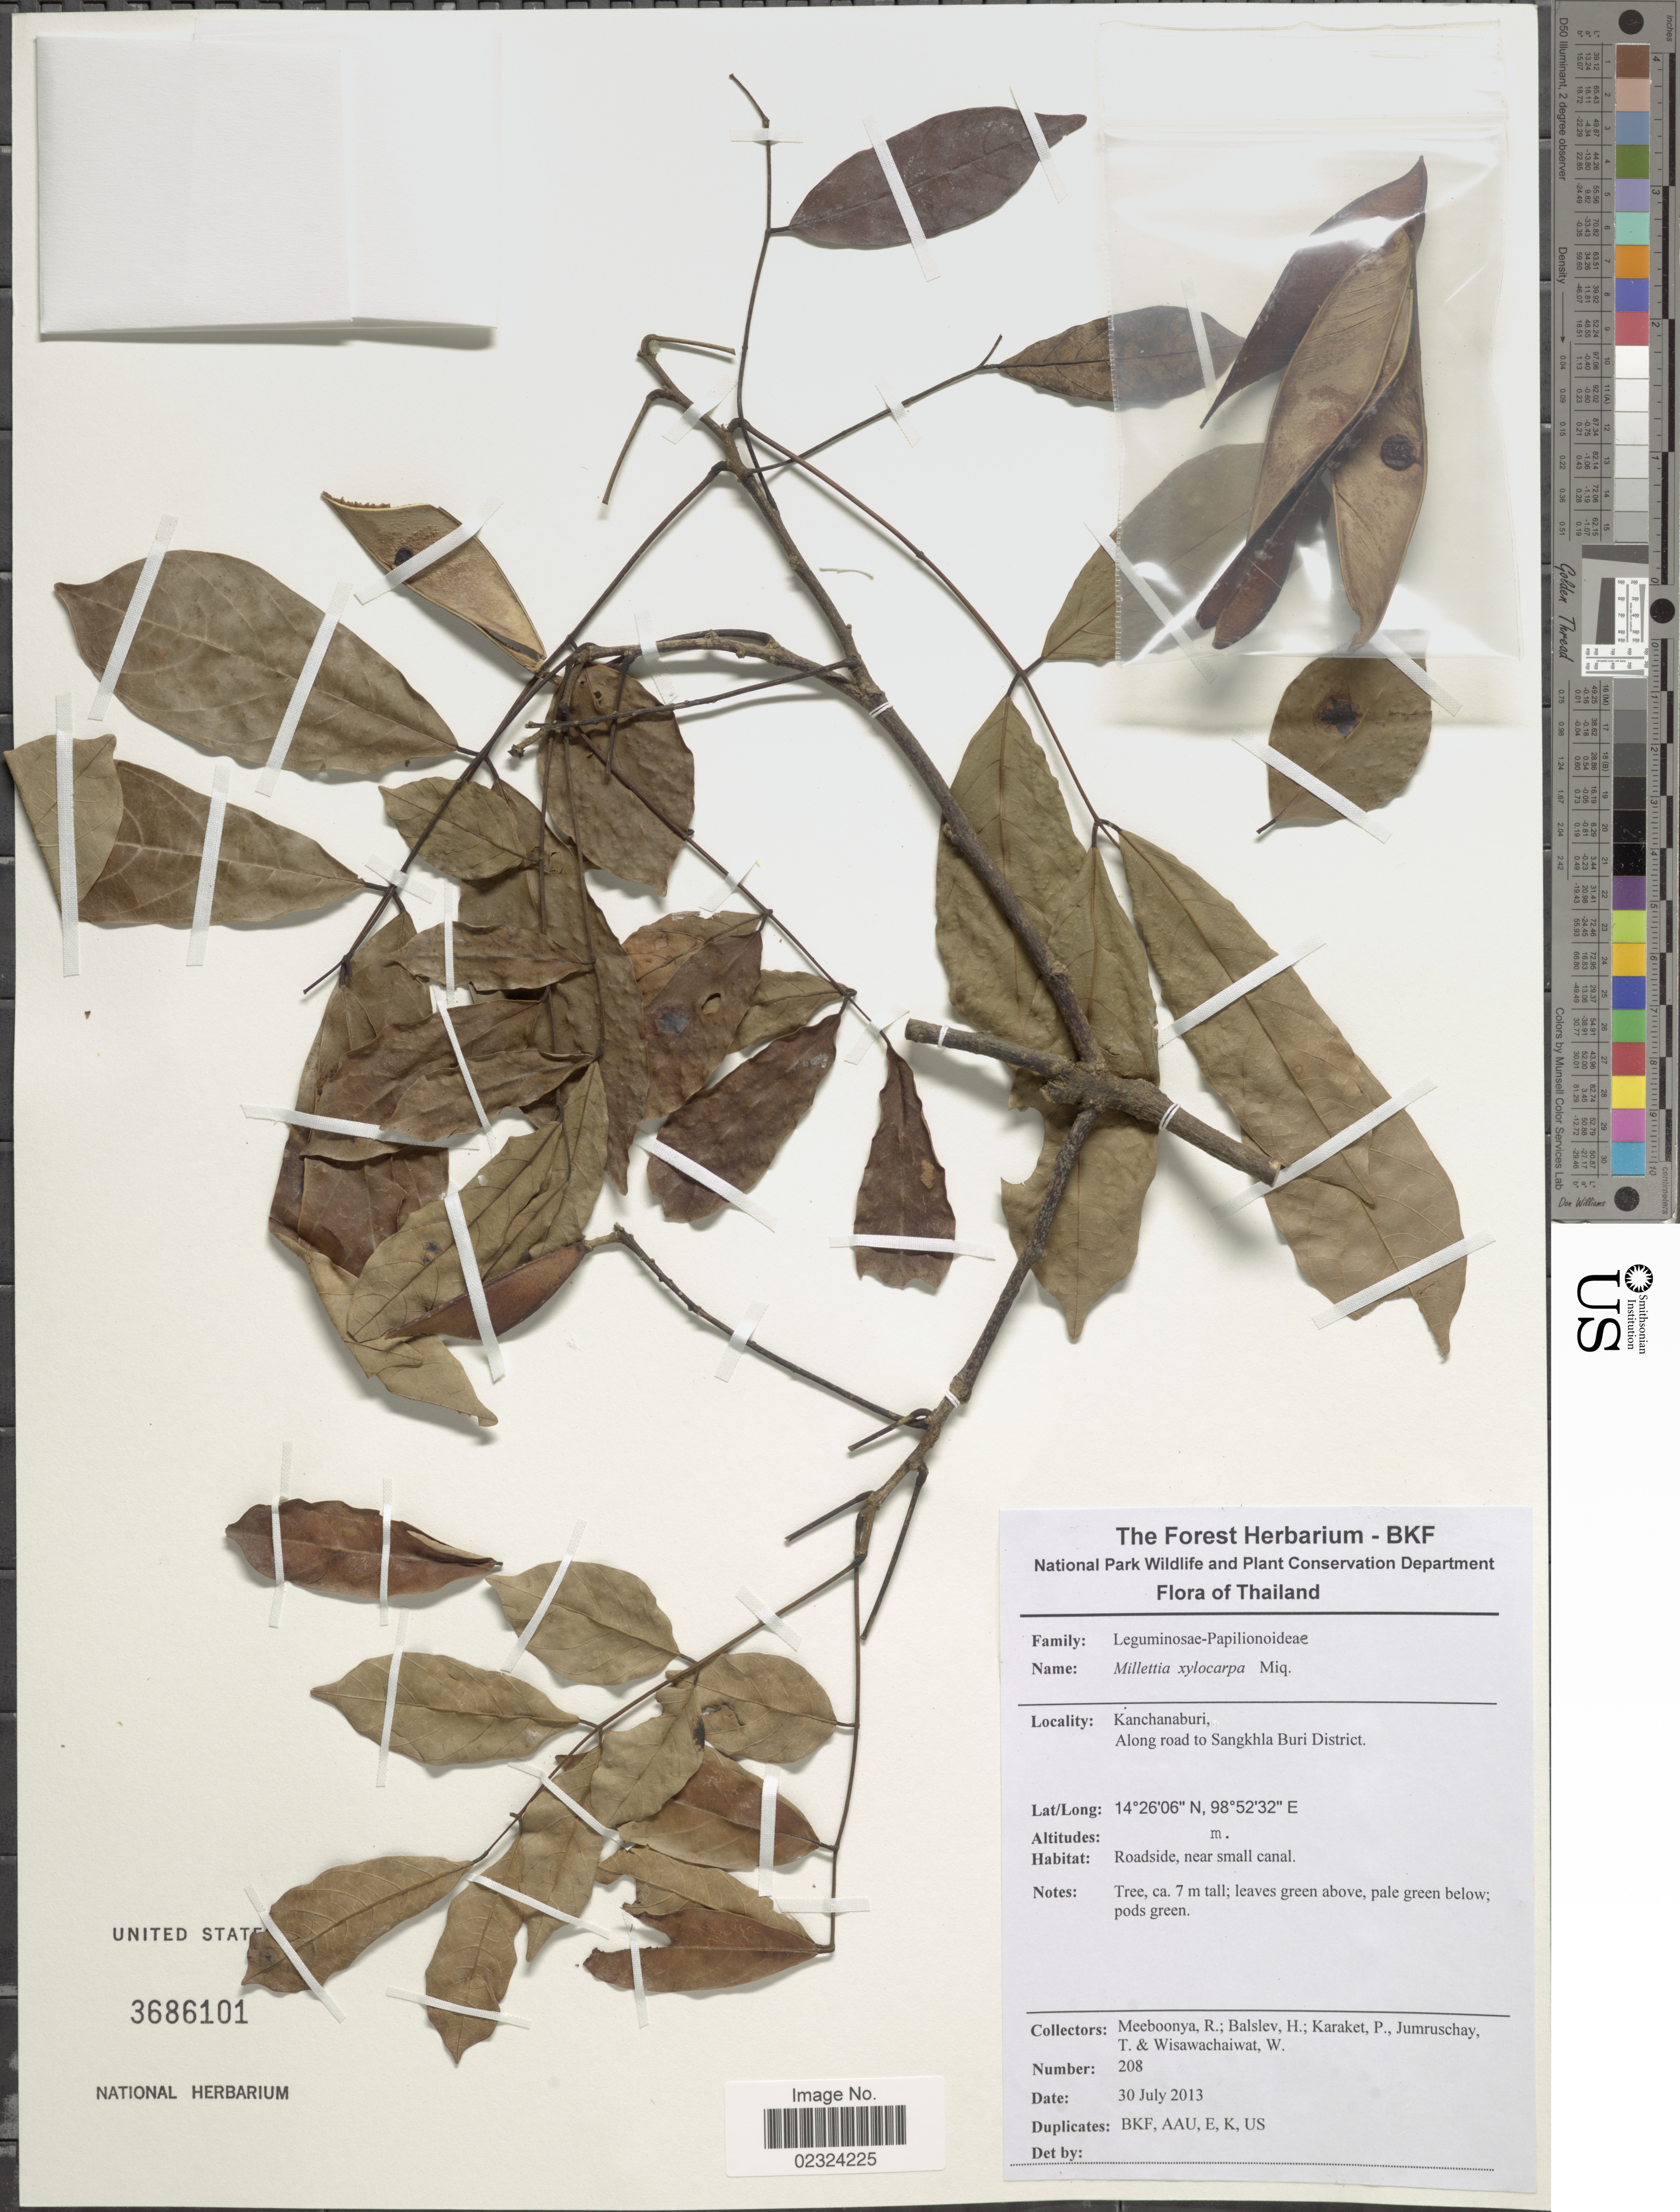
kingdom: Plantae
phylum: Tracheophyta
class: Magnoliopsida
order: Fabales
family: Fabaceae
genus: Millettia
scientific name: Millettia xylocarpa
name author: Miq.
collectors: R. Meeboonya, H. Balslev, P. Karaket, T. Jumruschay & W. Wisawachaiwat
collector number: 208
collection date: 2013-07-30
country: Thailand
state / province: Kanchanaburi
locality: Along road to Sangkhla Buri District.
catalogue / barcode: US 3686101